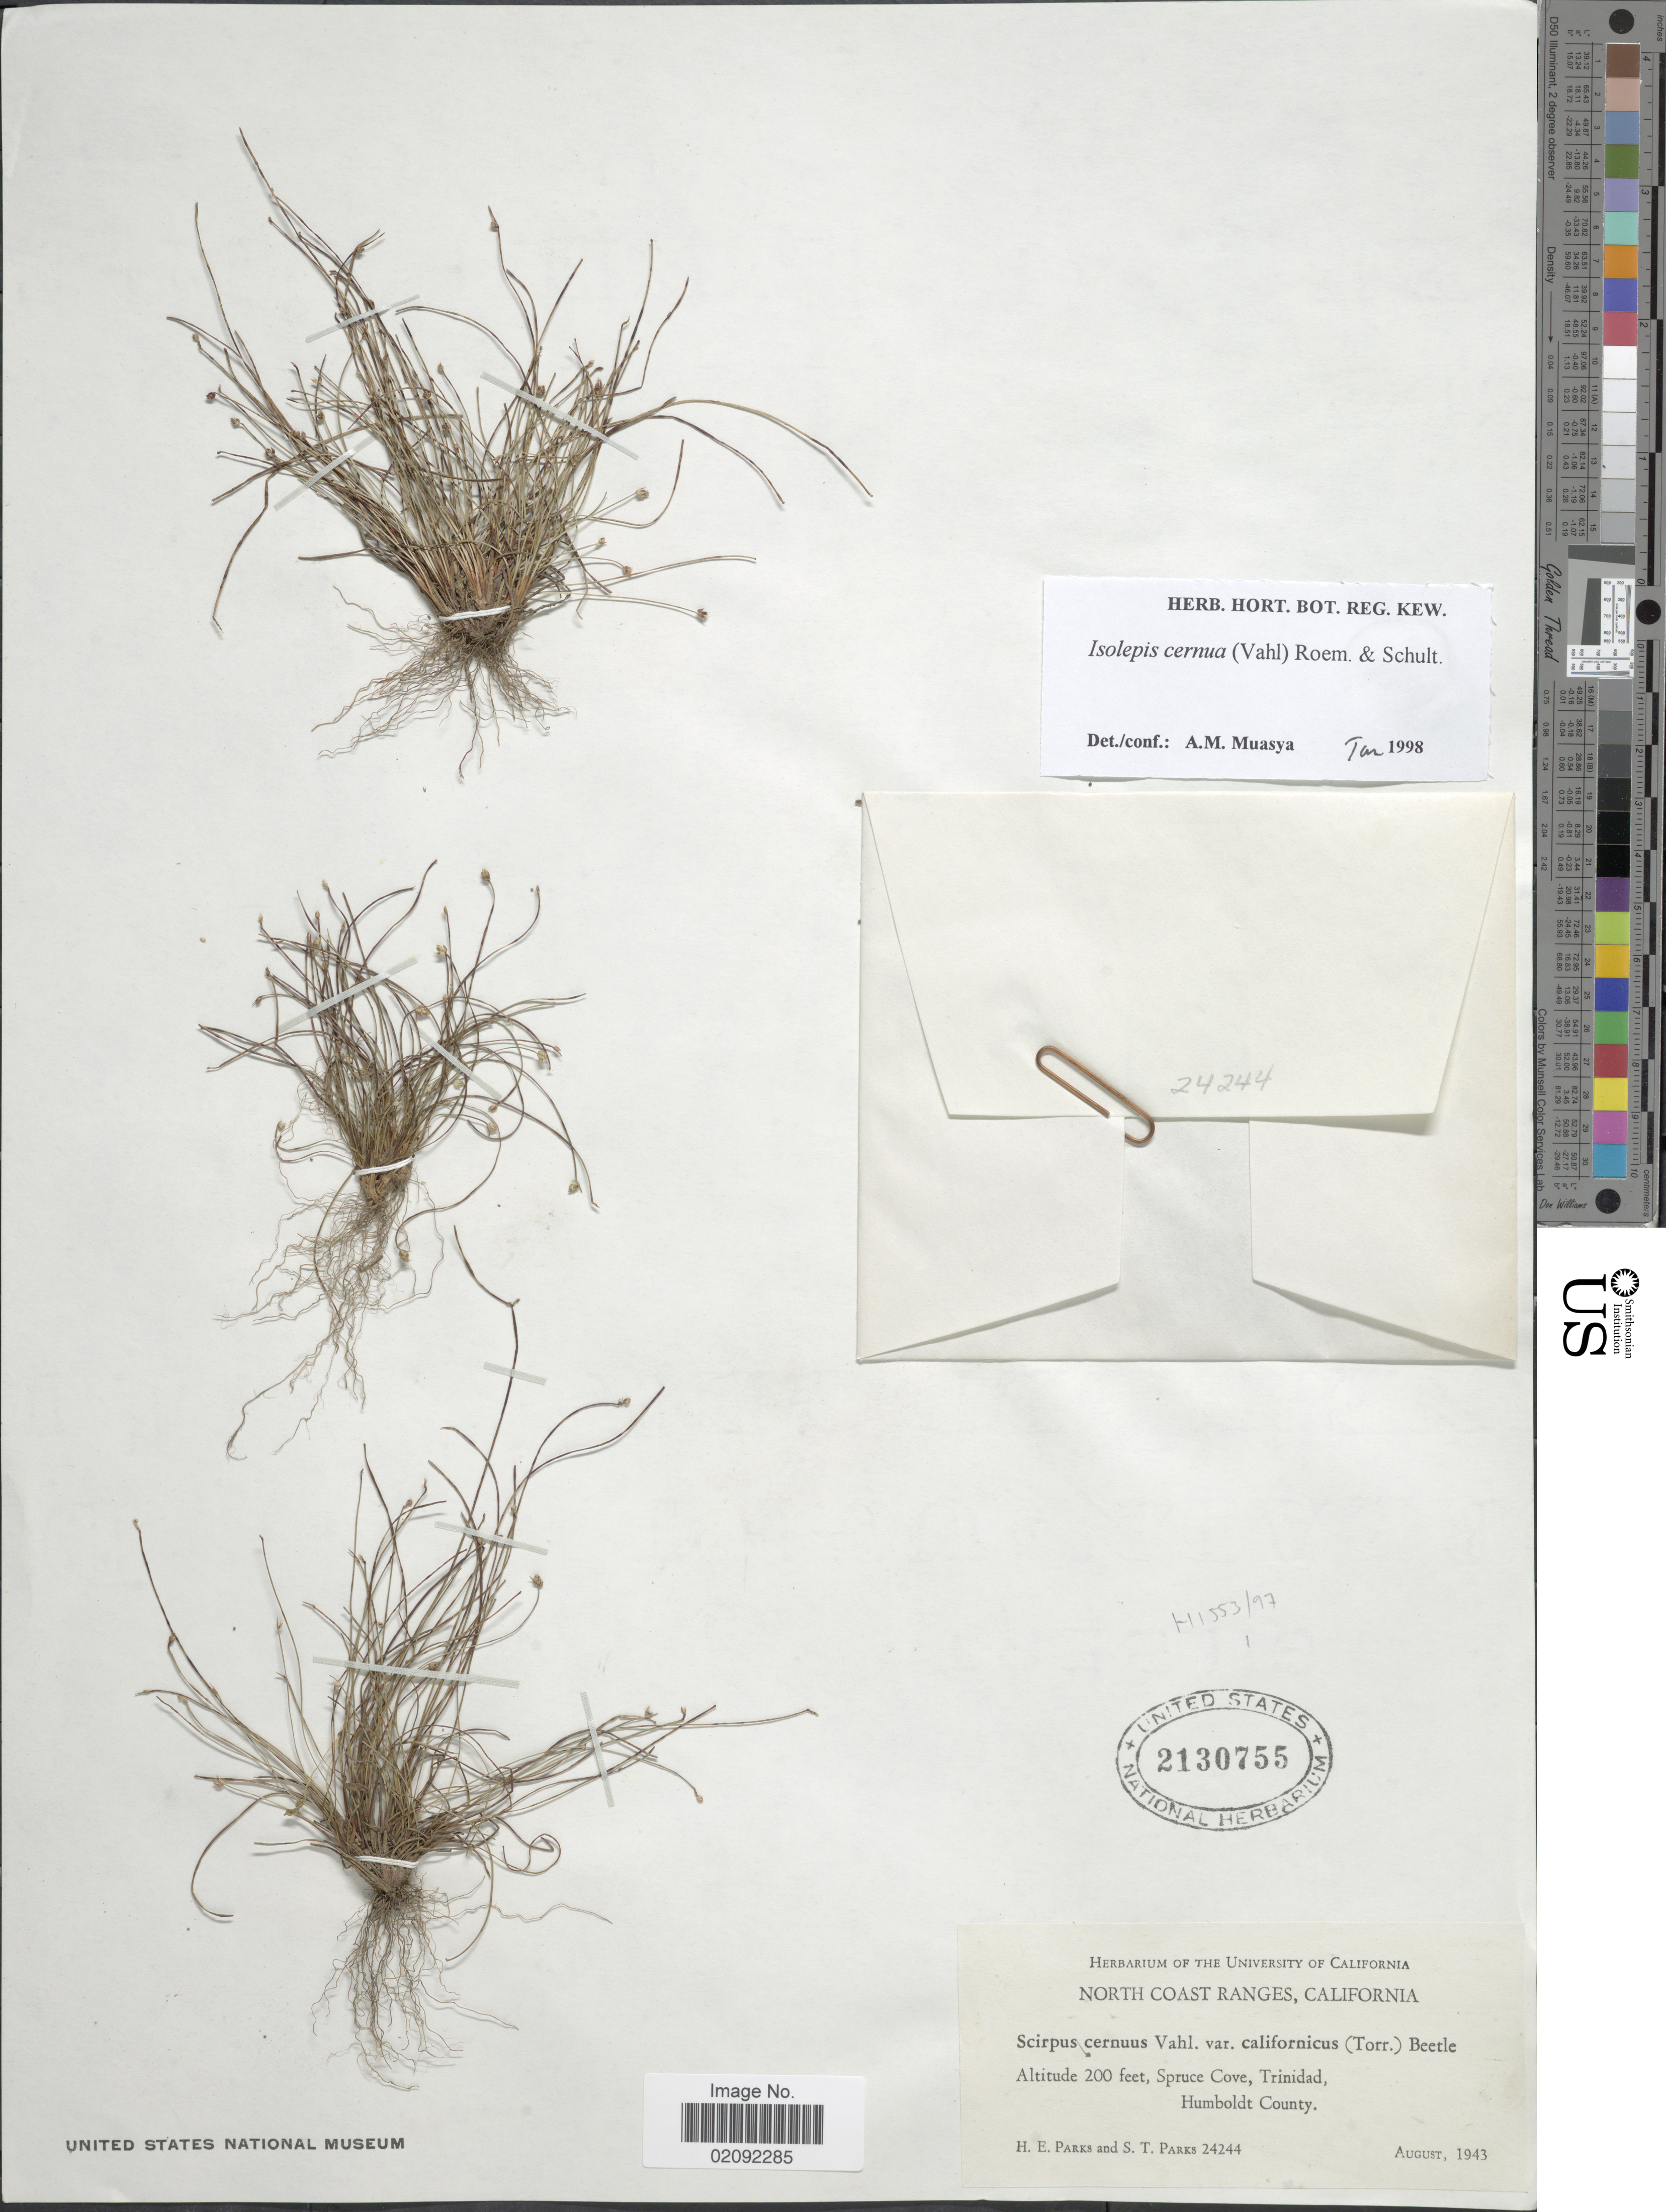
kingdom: Plantae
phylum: Tracheophyta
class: Liliopsida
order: Poales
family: Cyperaceae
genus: Isolepis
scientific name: Isolepis cernua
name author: (Vahl) Roem. & Schult.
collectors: H. E. Parks & S. Parks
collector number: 24244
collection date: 1943-08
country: United States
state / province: California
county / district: Humboldt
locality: North Coast Ranges, Spruce Cove, Trinidad, Humboldt County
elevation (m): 61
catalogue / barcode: US 2130755